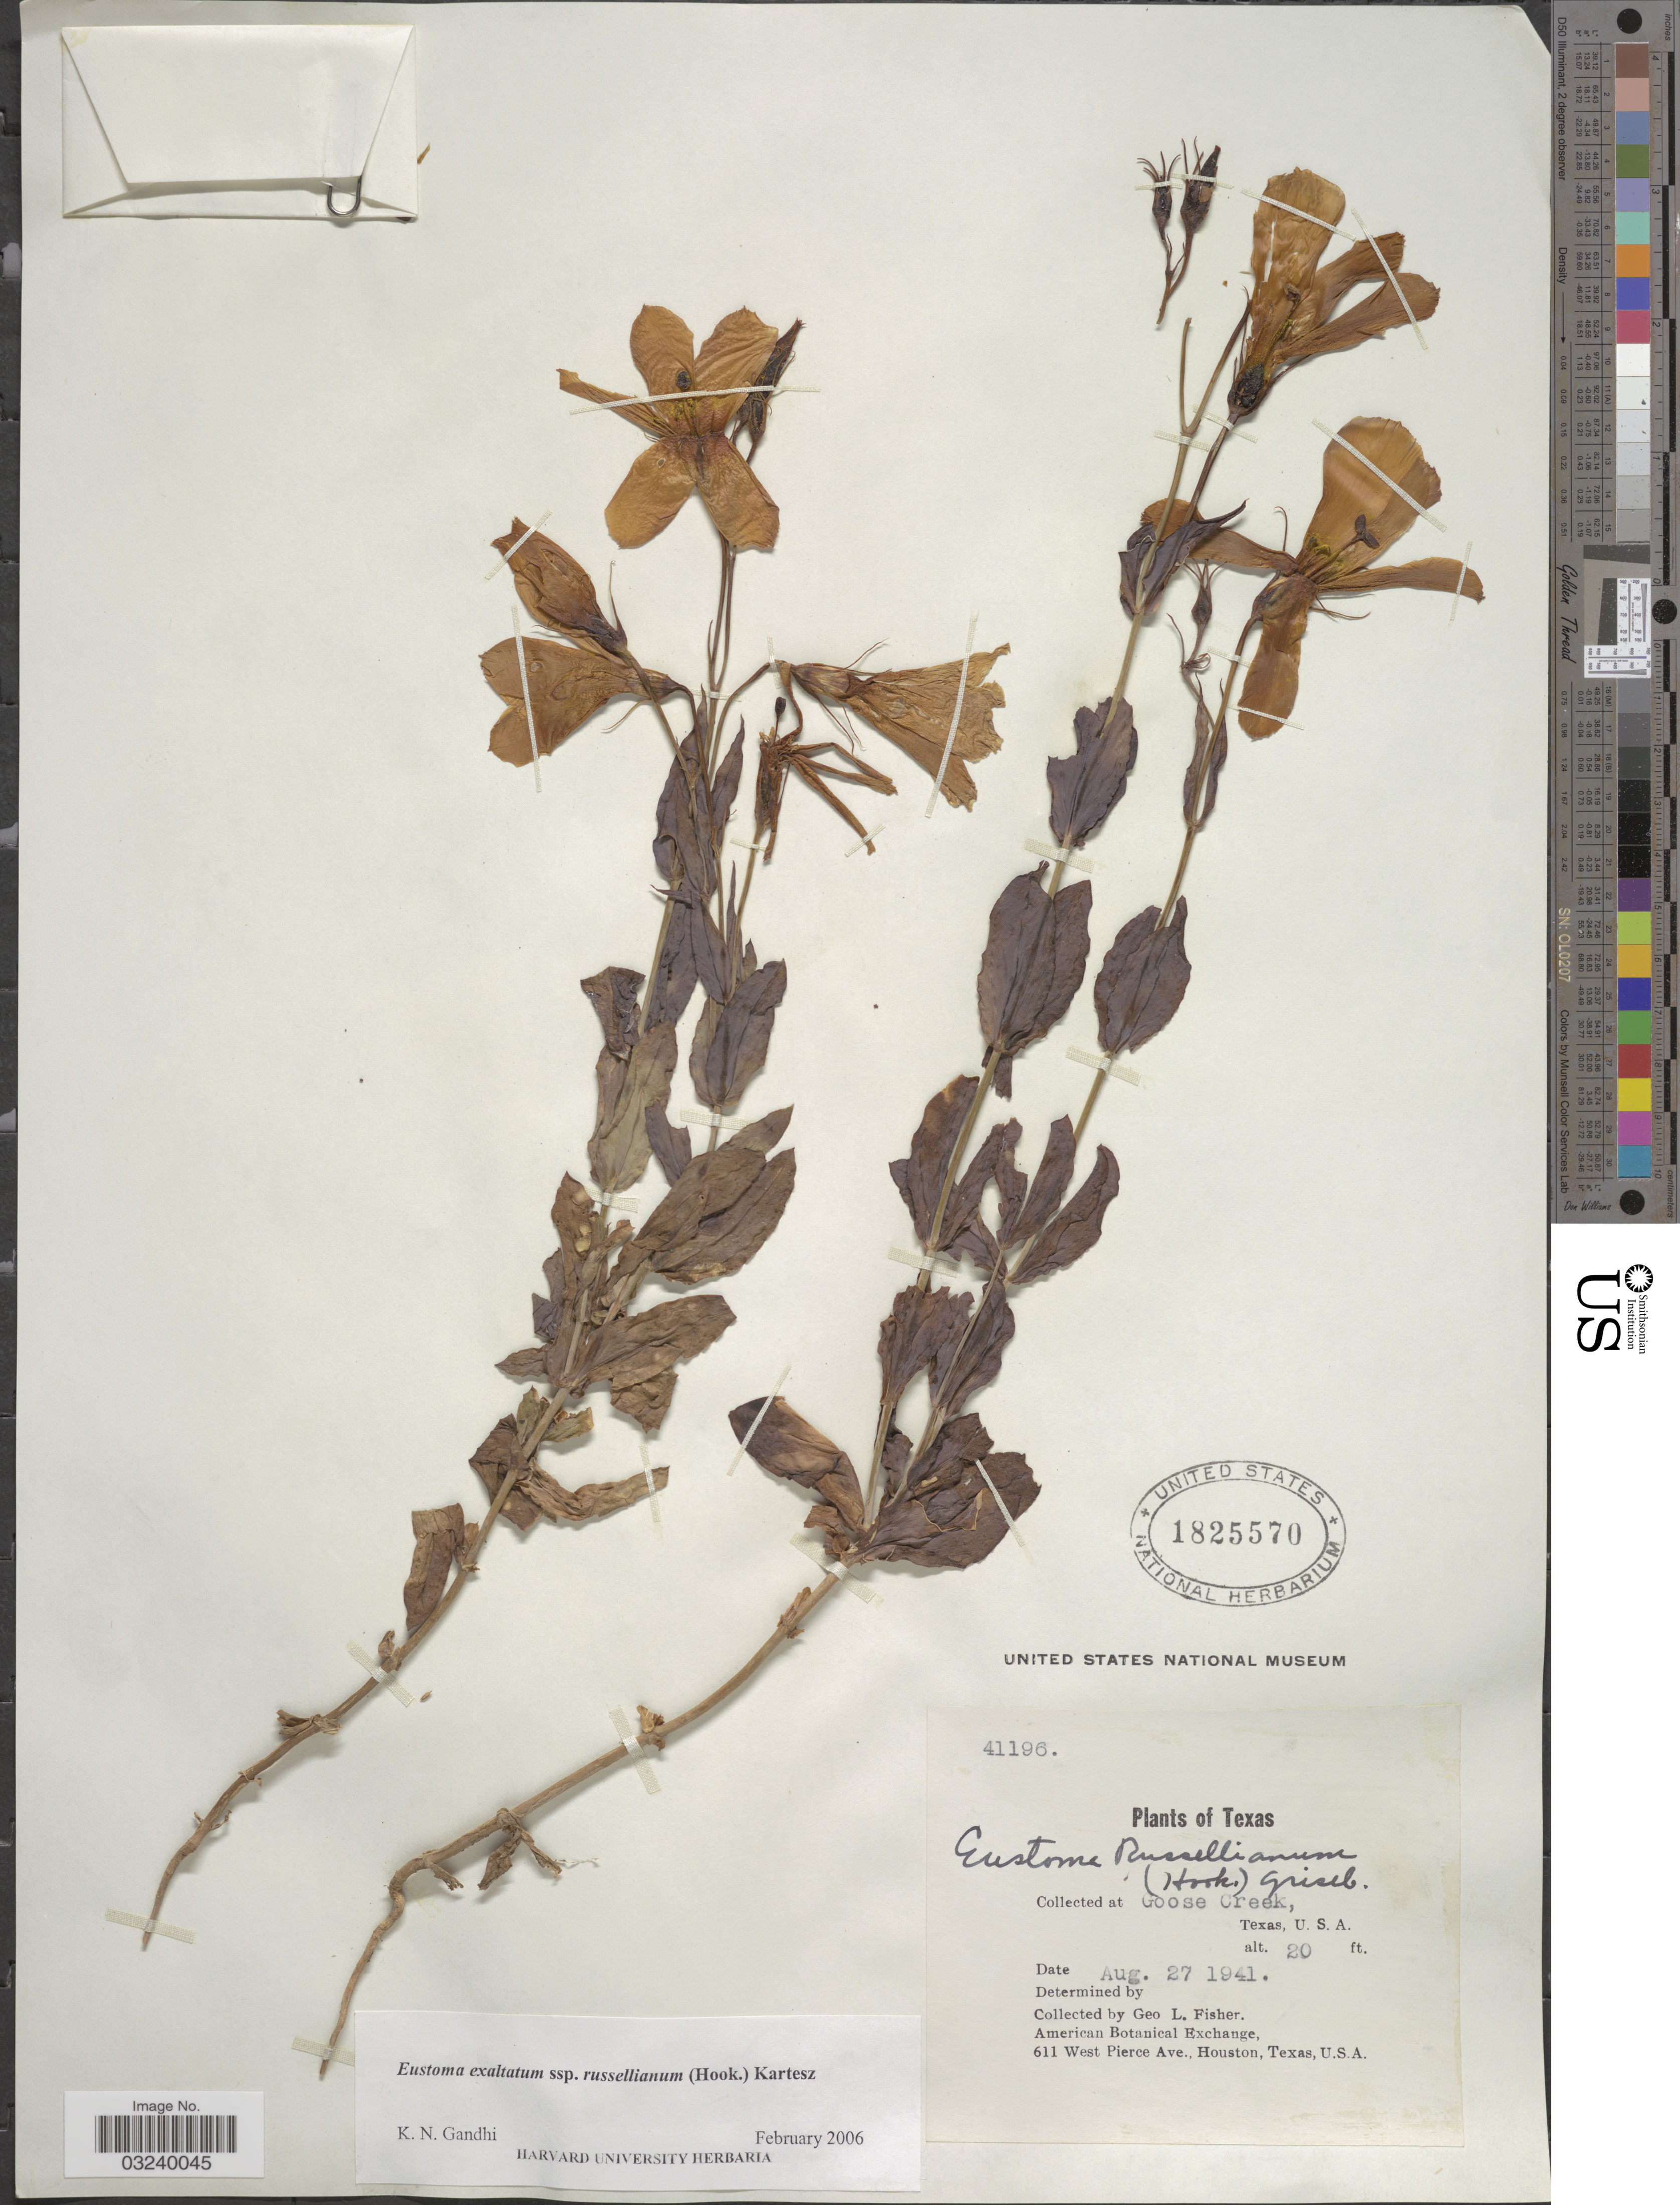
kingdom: Plantae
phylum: Tracheophyta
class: Magnoliopsida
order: Gentianales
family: Gentianaceae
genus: Eustoma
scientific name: Eustoma grandiflorum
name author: (Raf.) Shinners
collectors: G. L. Fisher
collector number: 41196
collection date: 1941-08-27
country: United States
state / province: Texas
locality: Texas, Goose Creek.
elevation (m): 6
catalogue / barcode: US 1825570